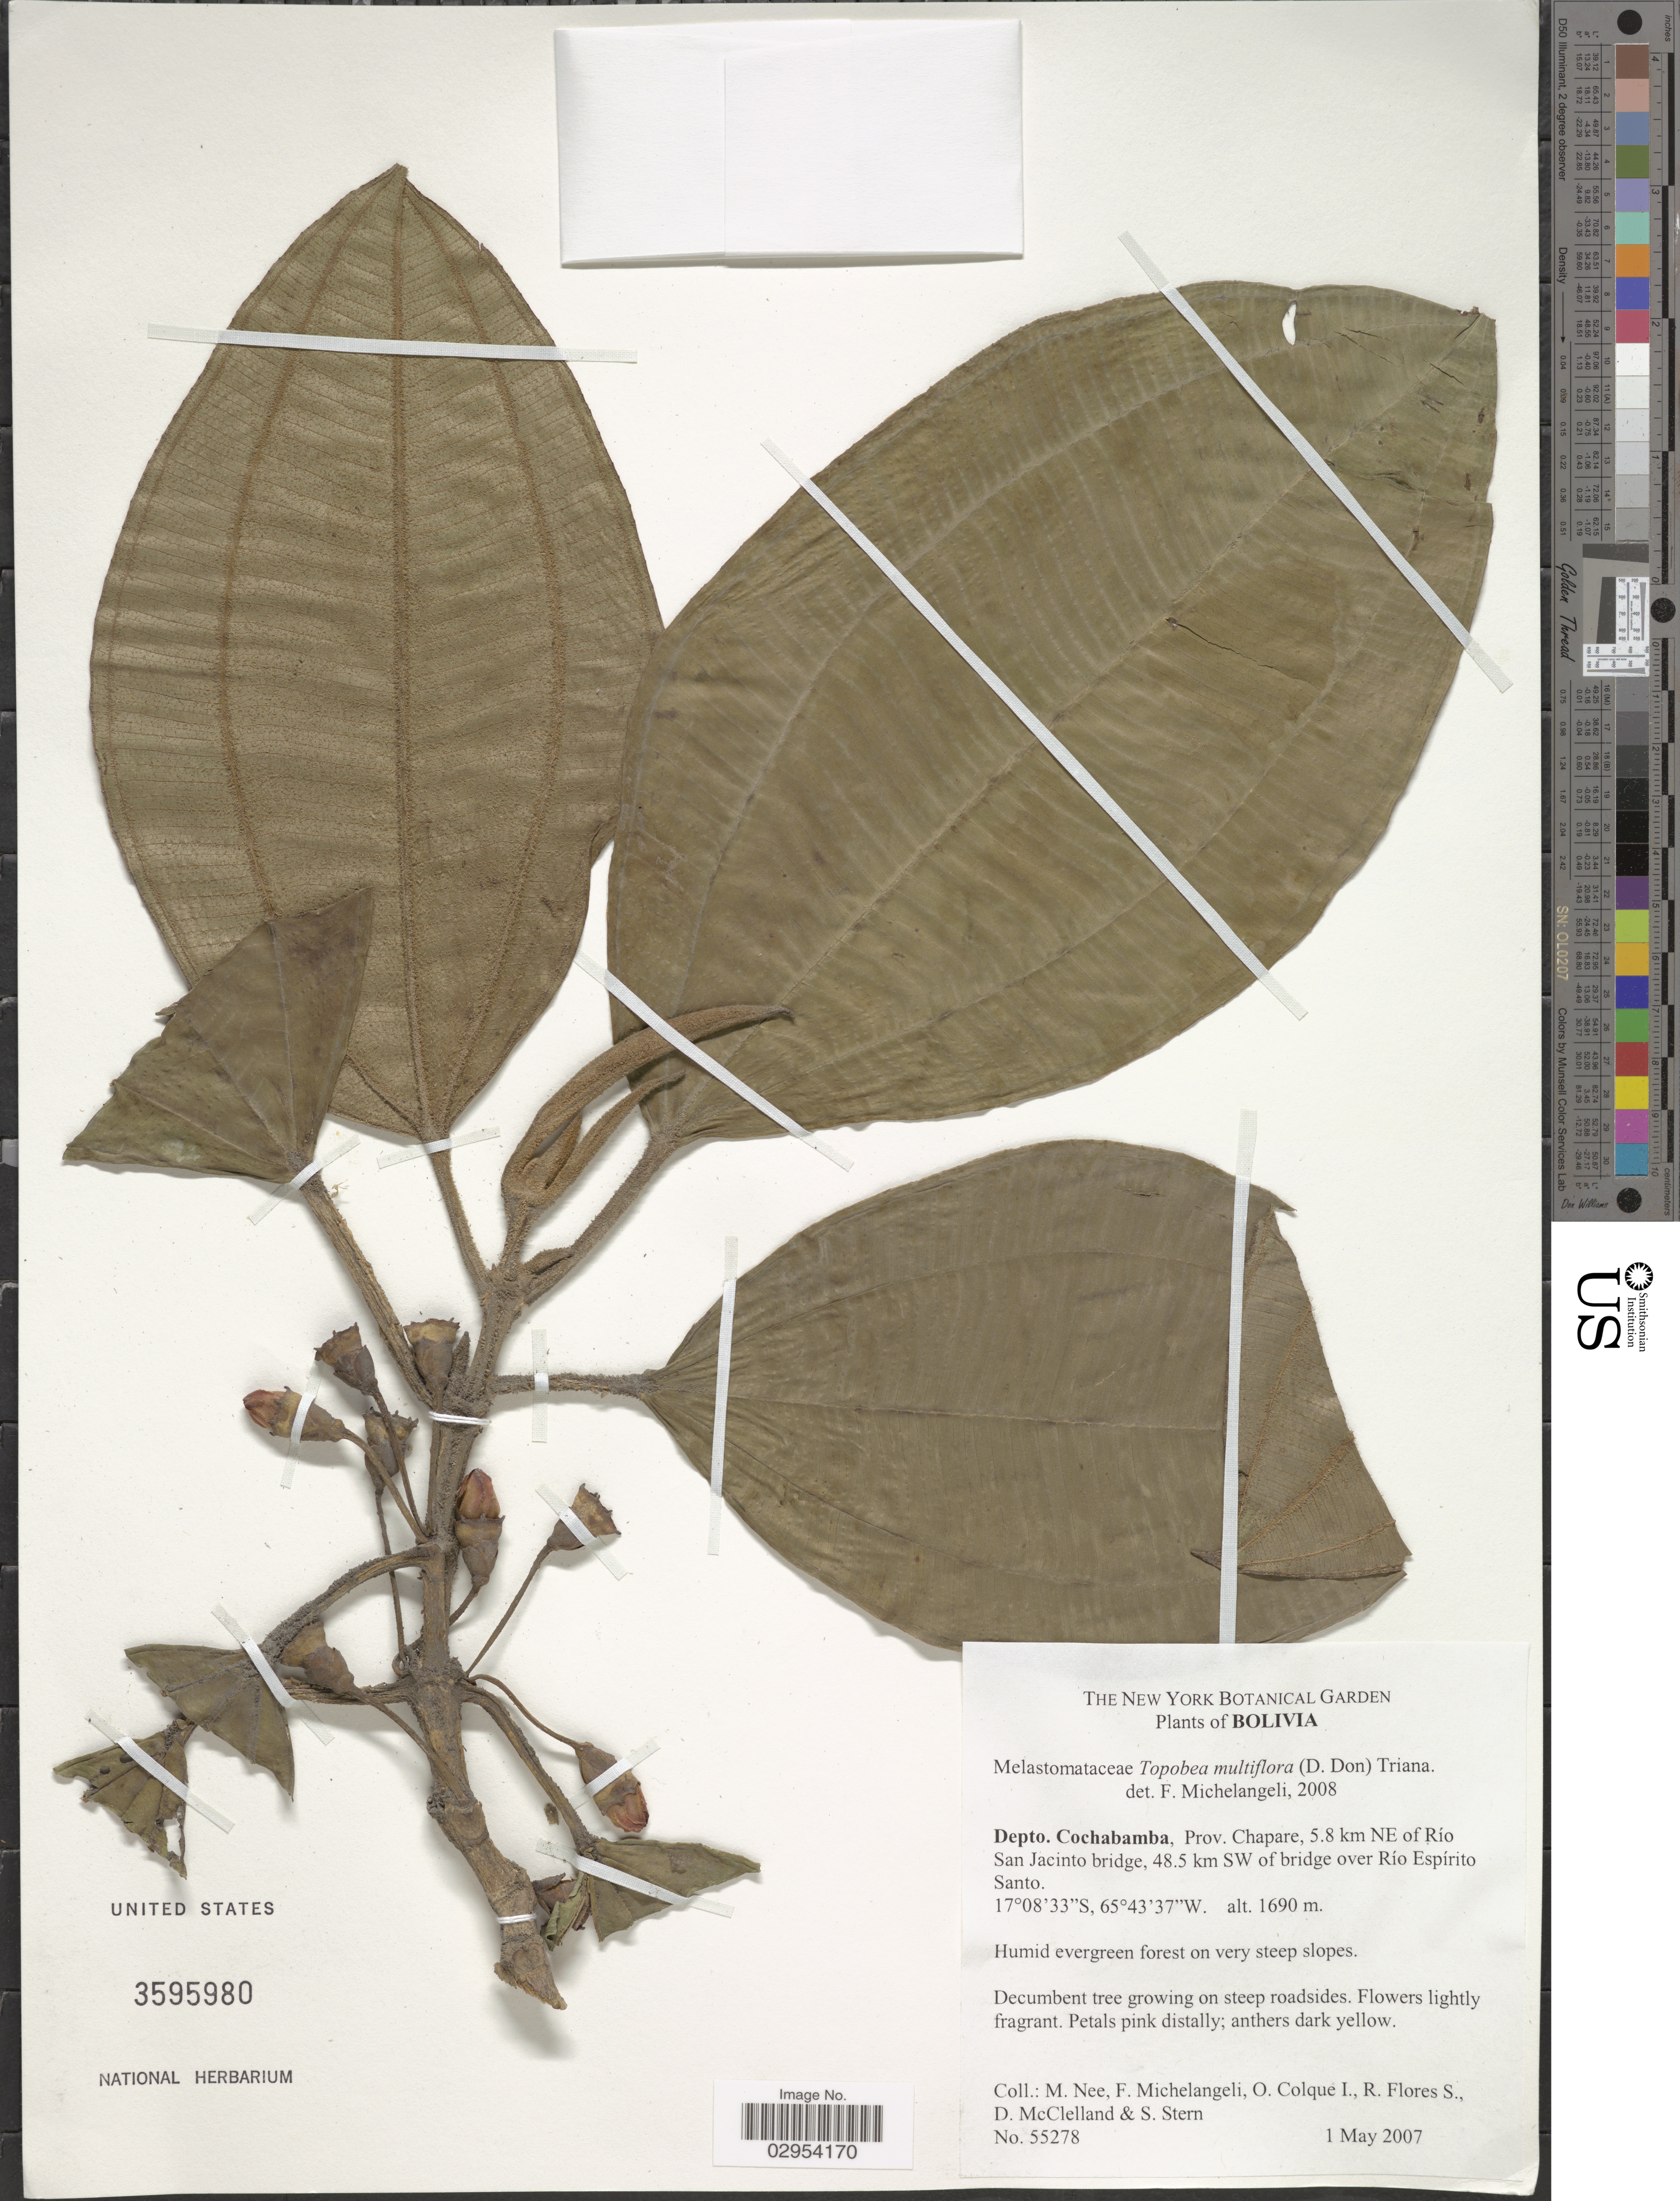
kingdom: Plantae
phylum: Tracheophyta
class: Magnoliopsida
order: Myrtales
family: Melastomataceae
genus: Topobea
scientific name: Topobea multiflora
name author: (D. Don) Triana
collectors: M. Nee, F. Michelangeli, O. Colque, R. Flores S. & et al.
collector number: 55278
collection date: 2007-05-01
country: Bolivia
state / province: Cochabamba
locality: Depto. Cochabamba, Prov. Chapare, 5.8 km NE of Río San Jacinto bridge, 48.5 km SW of bridge over Río Espírito Santo.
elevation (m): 1690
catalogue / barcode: US 3595980